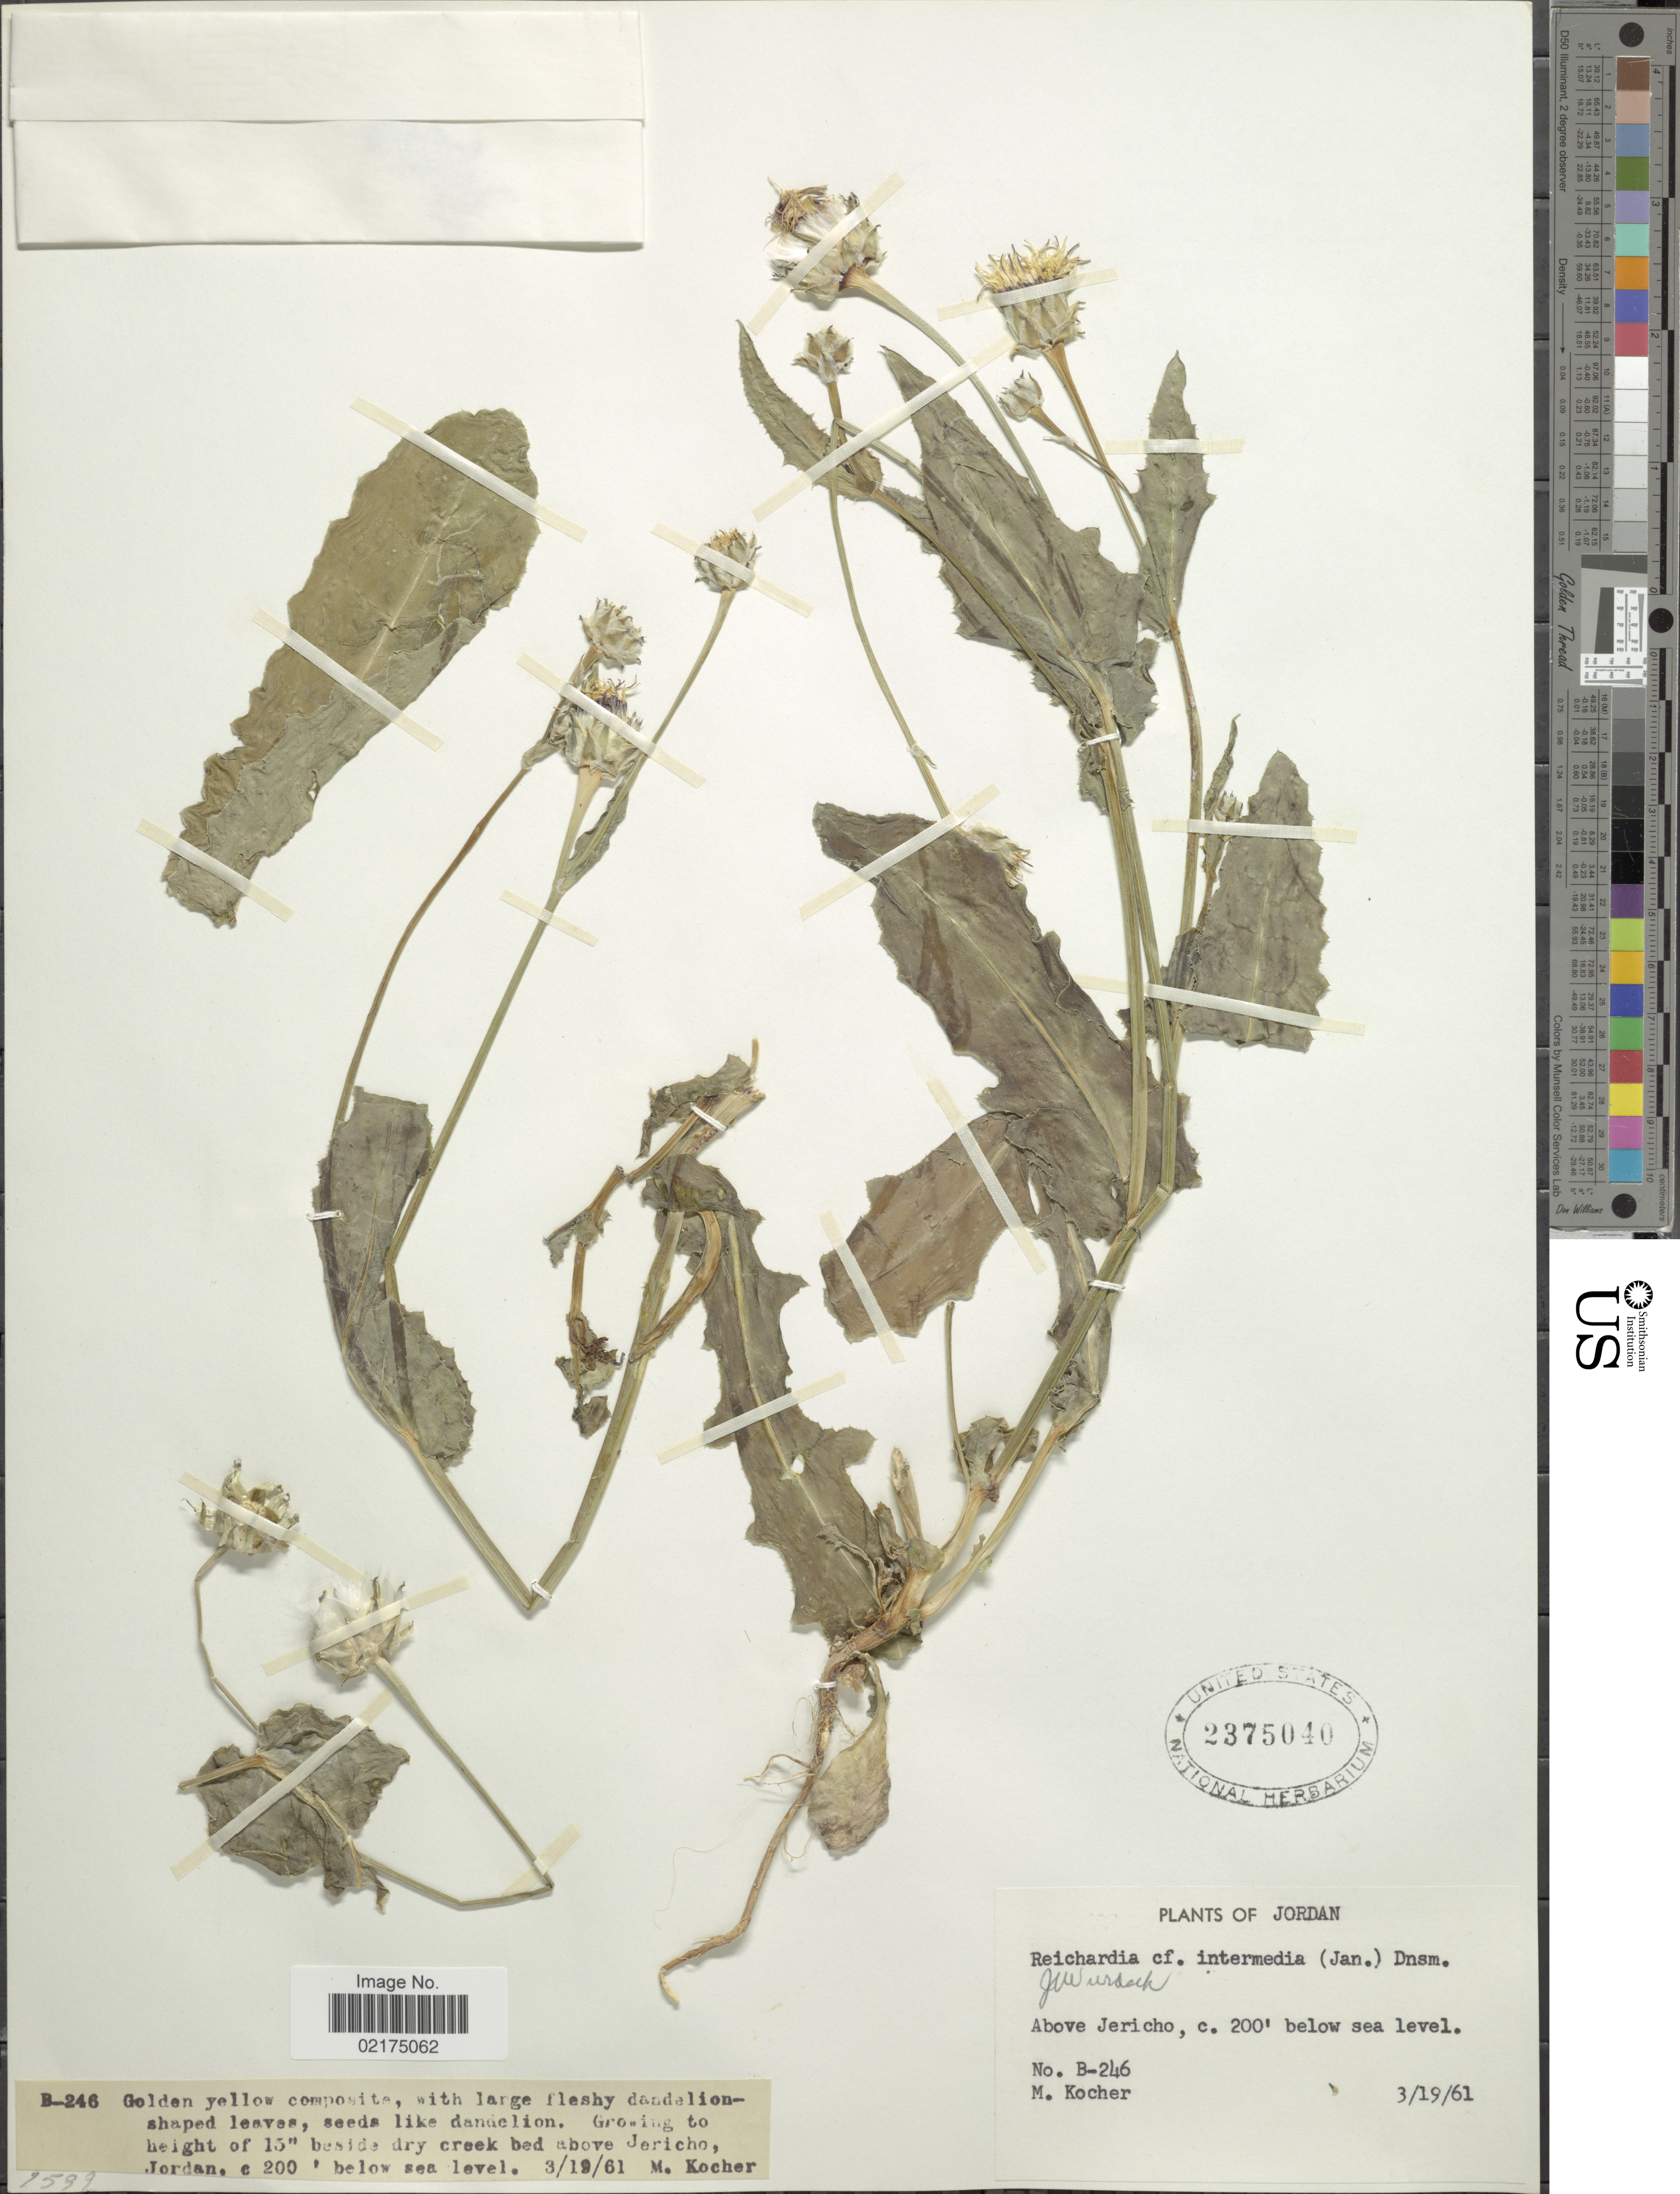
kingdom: Plantae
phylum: Tracheophyta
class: Magnoliopsida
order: Asterales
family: Asteraceae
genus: Reichardia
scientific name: Reichardia intermedia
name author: (Sch. Bip.) Samp.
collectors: M. Kocher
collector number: B-246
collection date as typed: Transcribed d/m/y: 19/3/61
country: Jordan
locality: Above Jericho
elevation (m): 61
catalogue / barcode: US 2375040